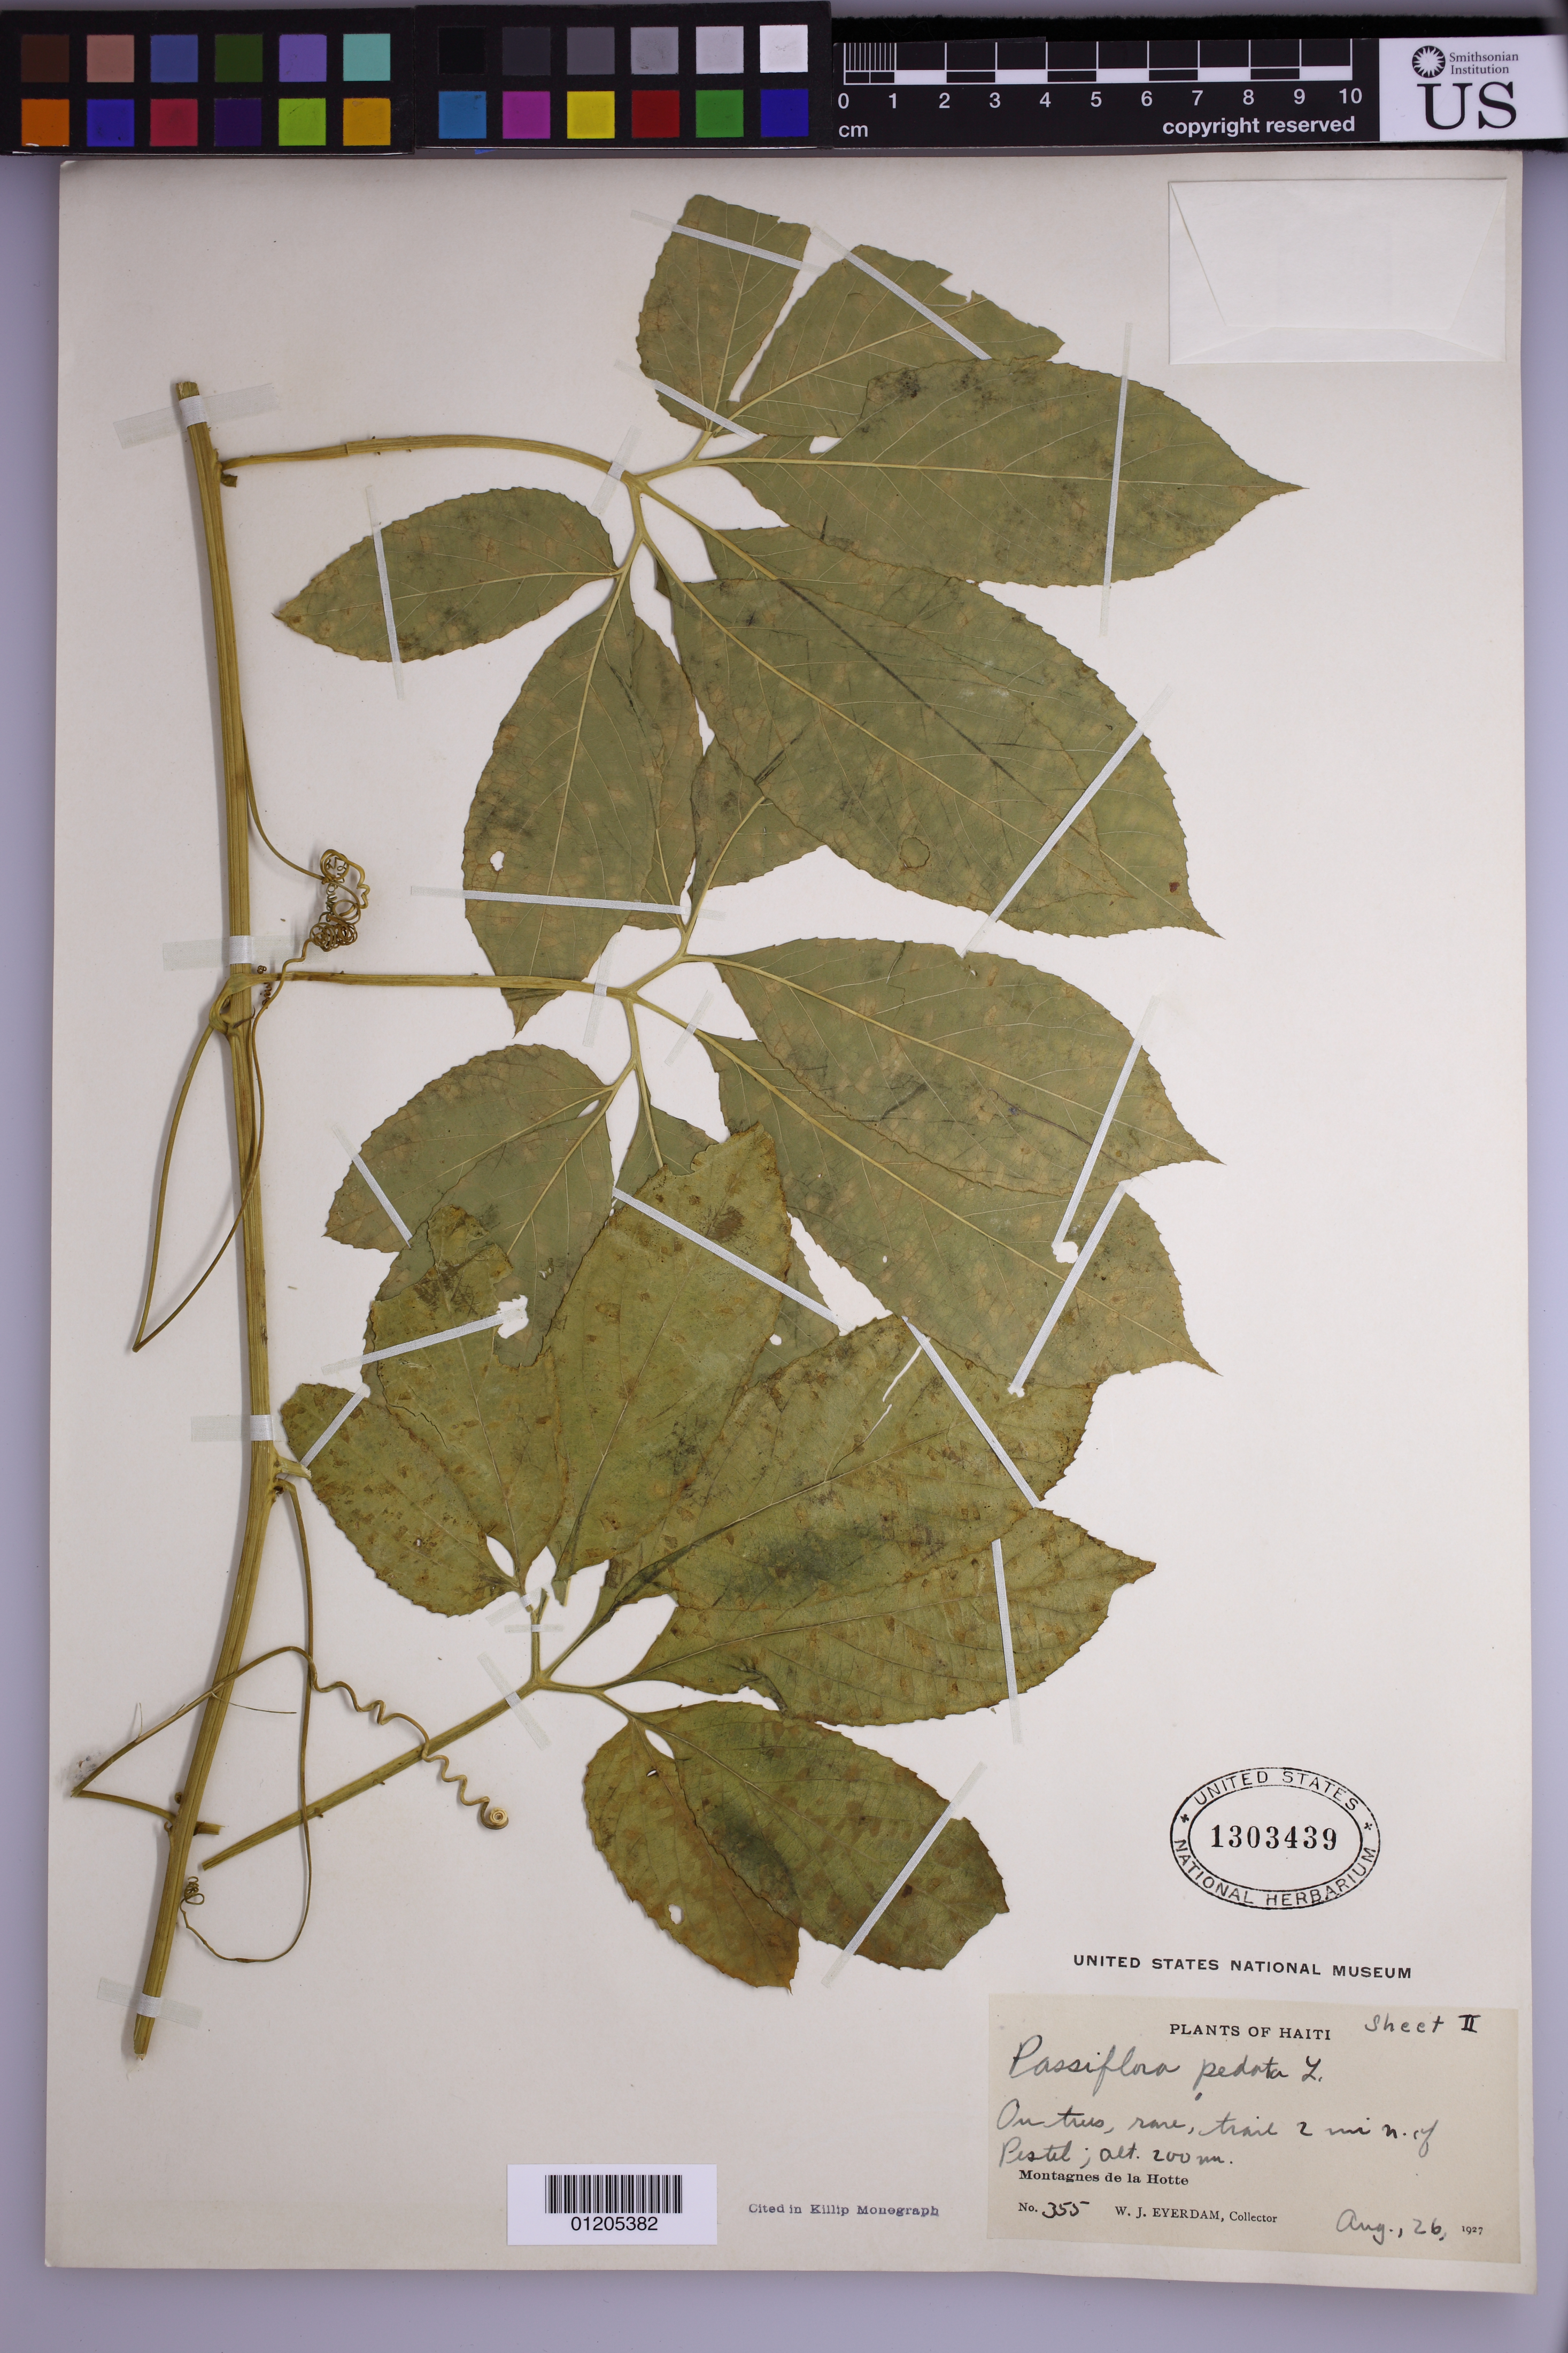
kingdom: Plantae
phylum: Tracheophyta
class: Magnoliopsida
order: Malpighiales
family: Passifloraceae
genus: Passiflora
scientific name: Passiflora pedata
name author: L.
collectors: W. J. Eyerdam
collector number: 355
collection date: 1927-08-26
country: Haiti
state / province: Grand'Anse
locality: On trees, rare, trail 2 mi n. of Pestel;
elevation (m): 200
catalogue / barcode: US 1303439